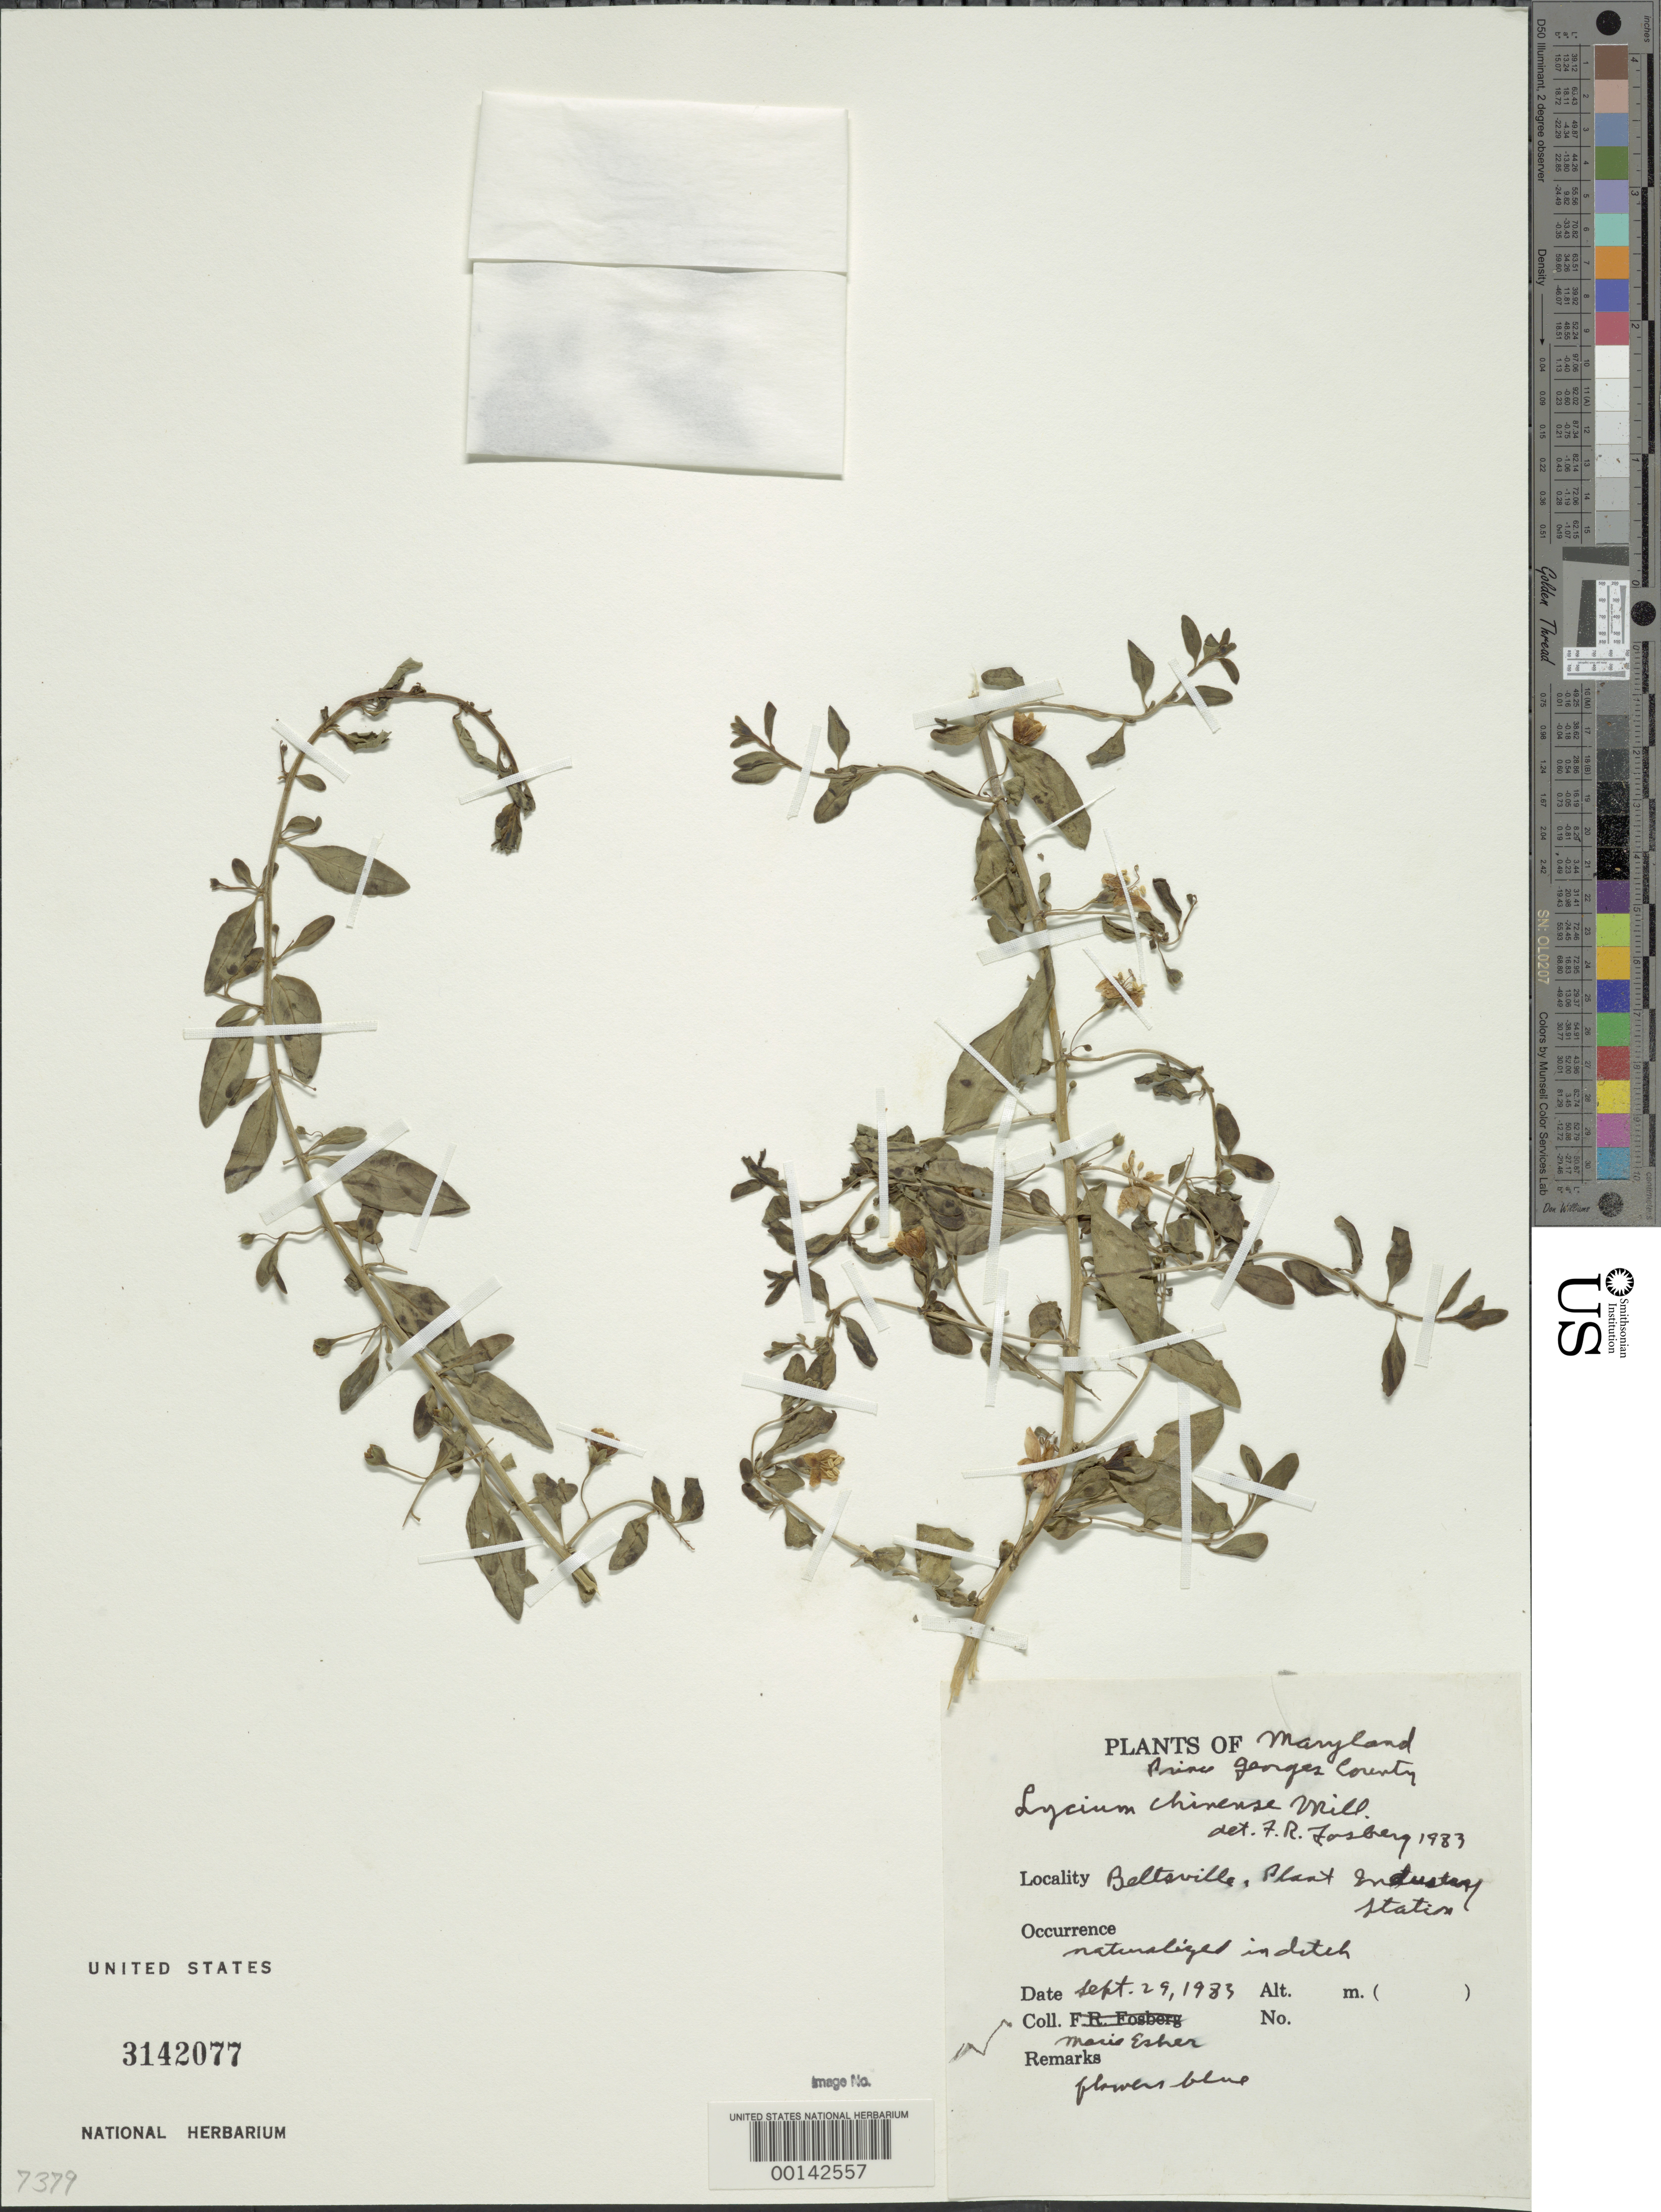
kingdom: Plantae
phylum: Tracheophyta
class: Magnoliopsida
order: Solanales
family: Solanaceae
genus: Lycium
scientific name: Lycium chinense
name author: Mill.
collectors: M. Esher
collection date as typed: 29 Sep 1983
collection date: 1983-09-29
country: United States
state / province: Maryland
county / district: Prince George's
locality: Beltsville, Plant Introductory Station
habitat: Naturalized in ditch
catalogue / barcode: US 3142077